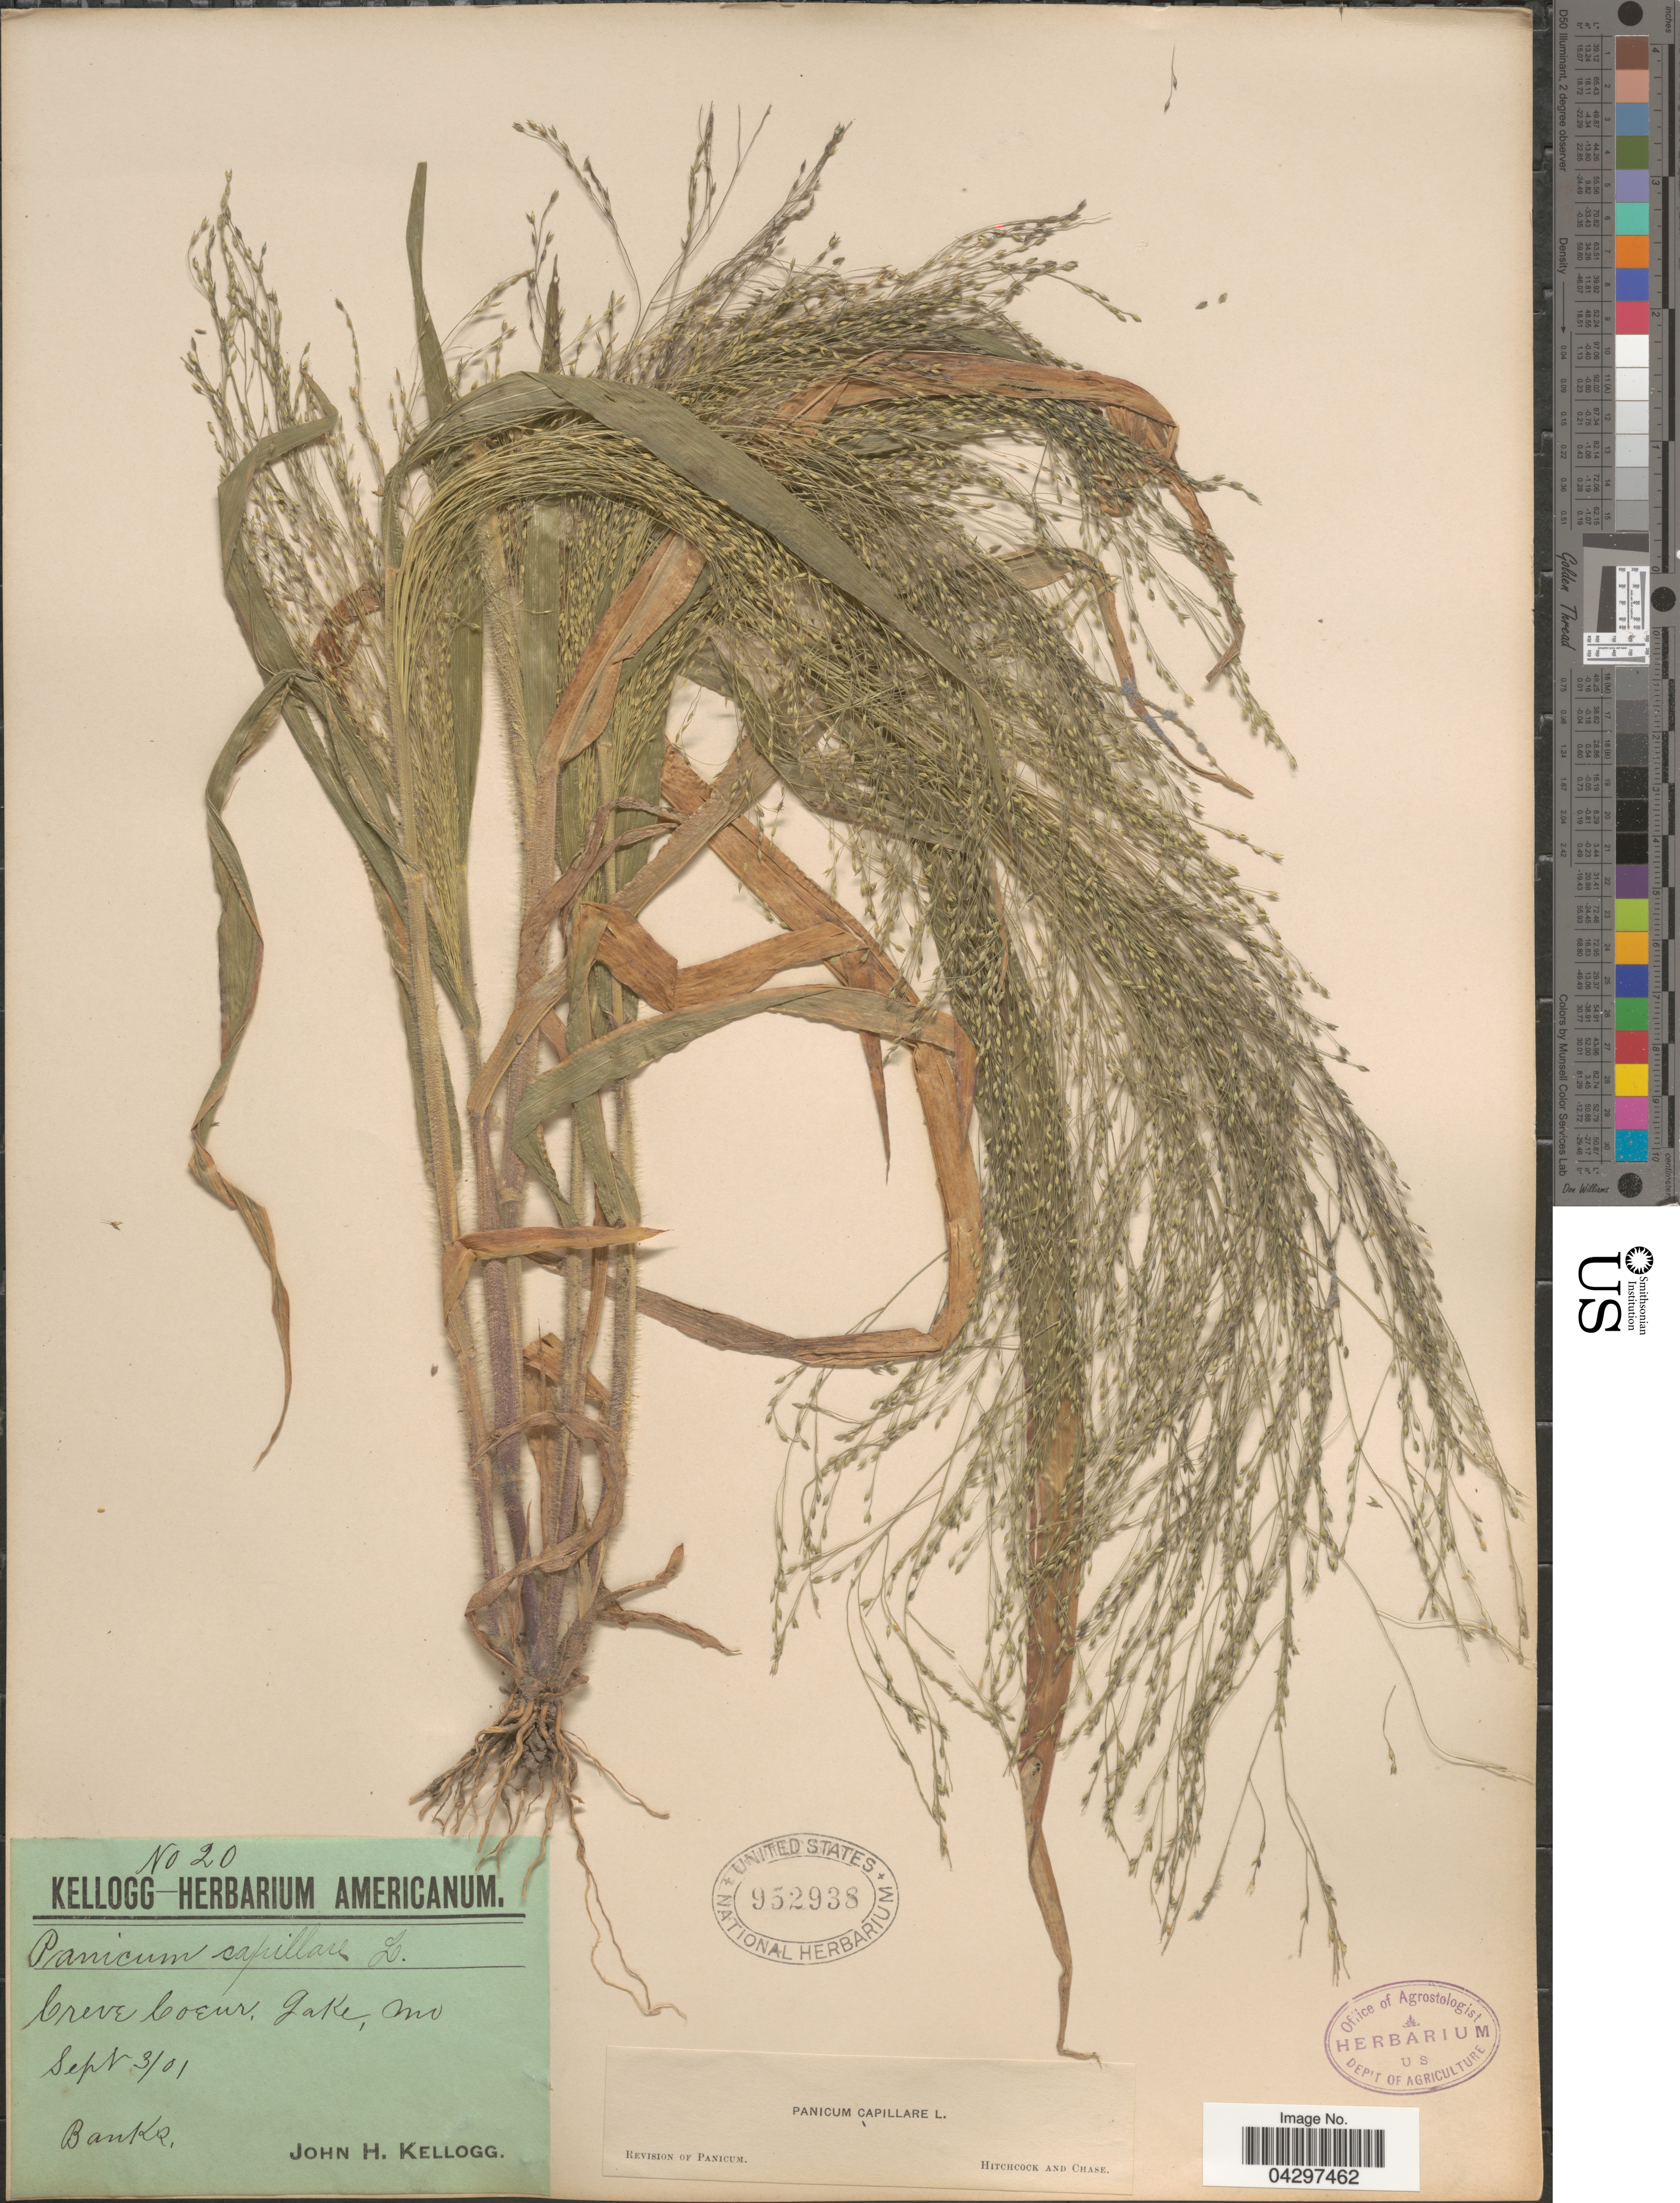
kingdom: Plantae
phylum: Tracheophyta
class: Liliopsida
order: Poales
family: Poaceae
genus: Panicum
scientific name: Panicum capillare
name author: L.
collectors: J. H. Kellogg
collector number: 20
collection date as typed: Transcribed d/m/y: 3/9/1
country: United States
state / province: Missouri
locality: Creve Coeur, Lake.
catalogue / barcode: US 952938